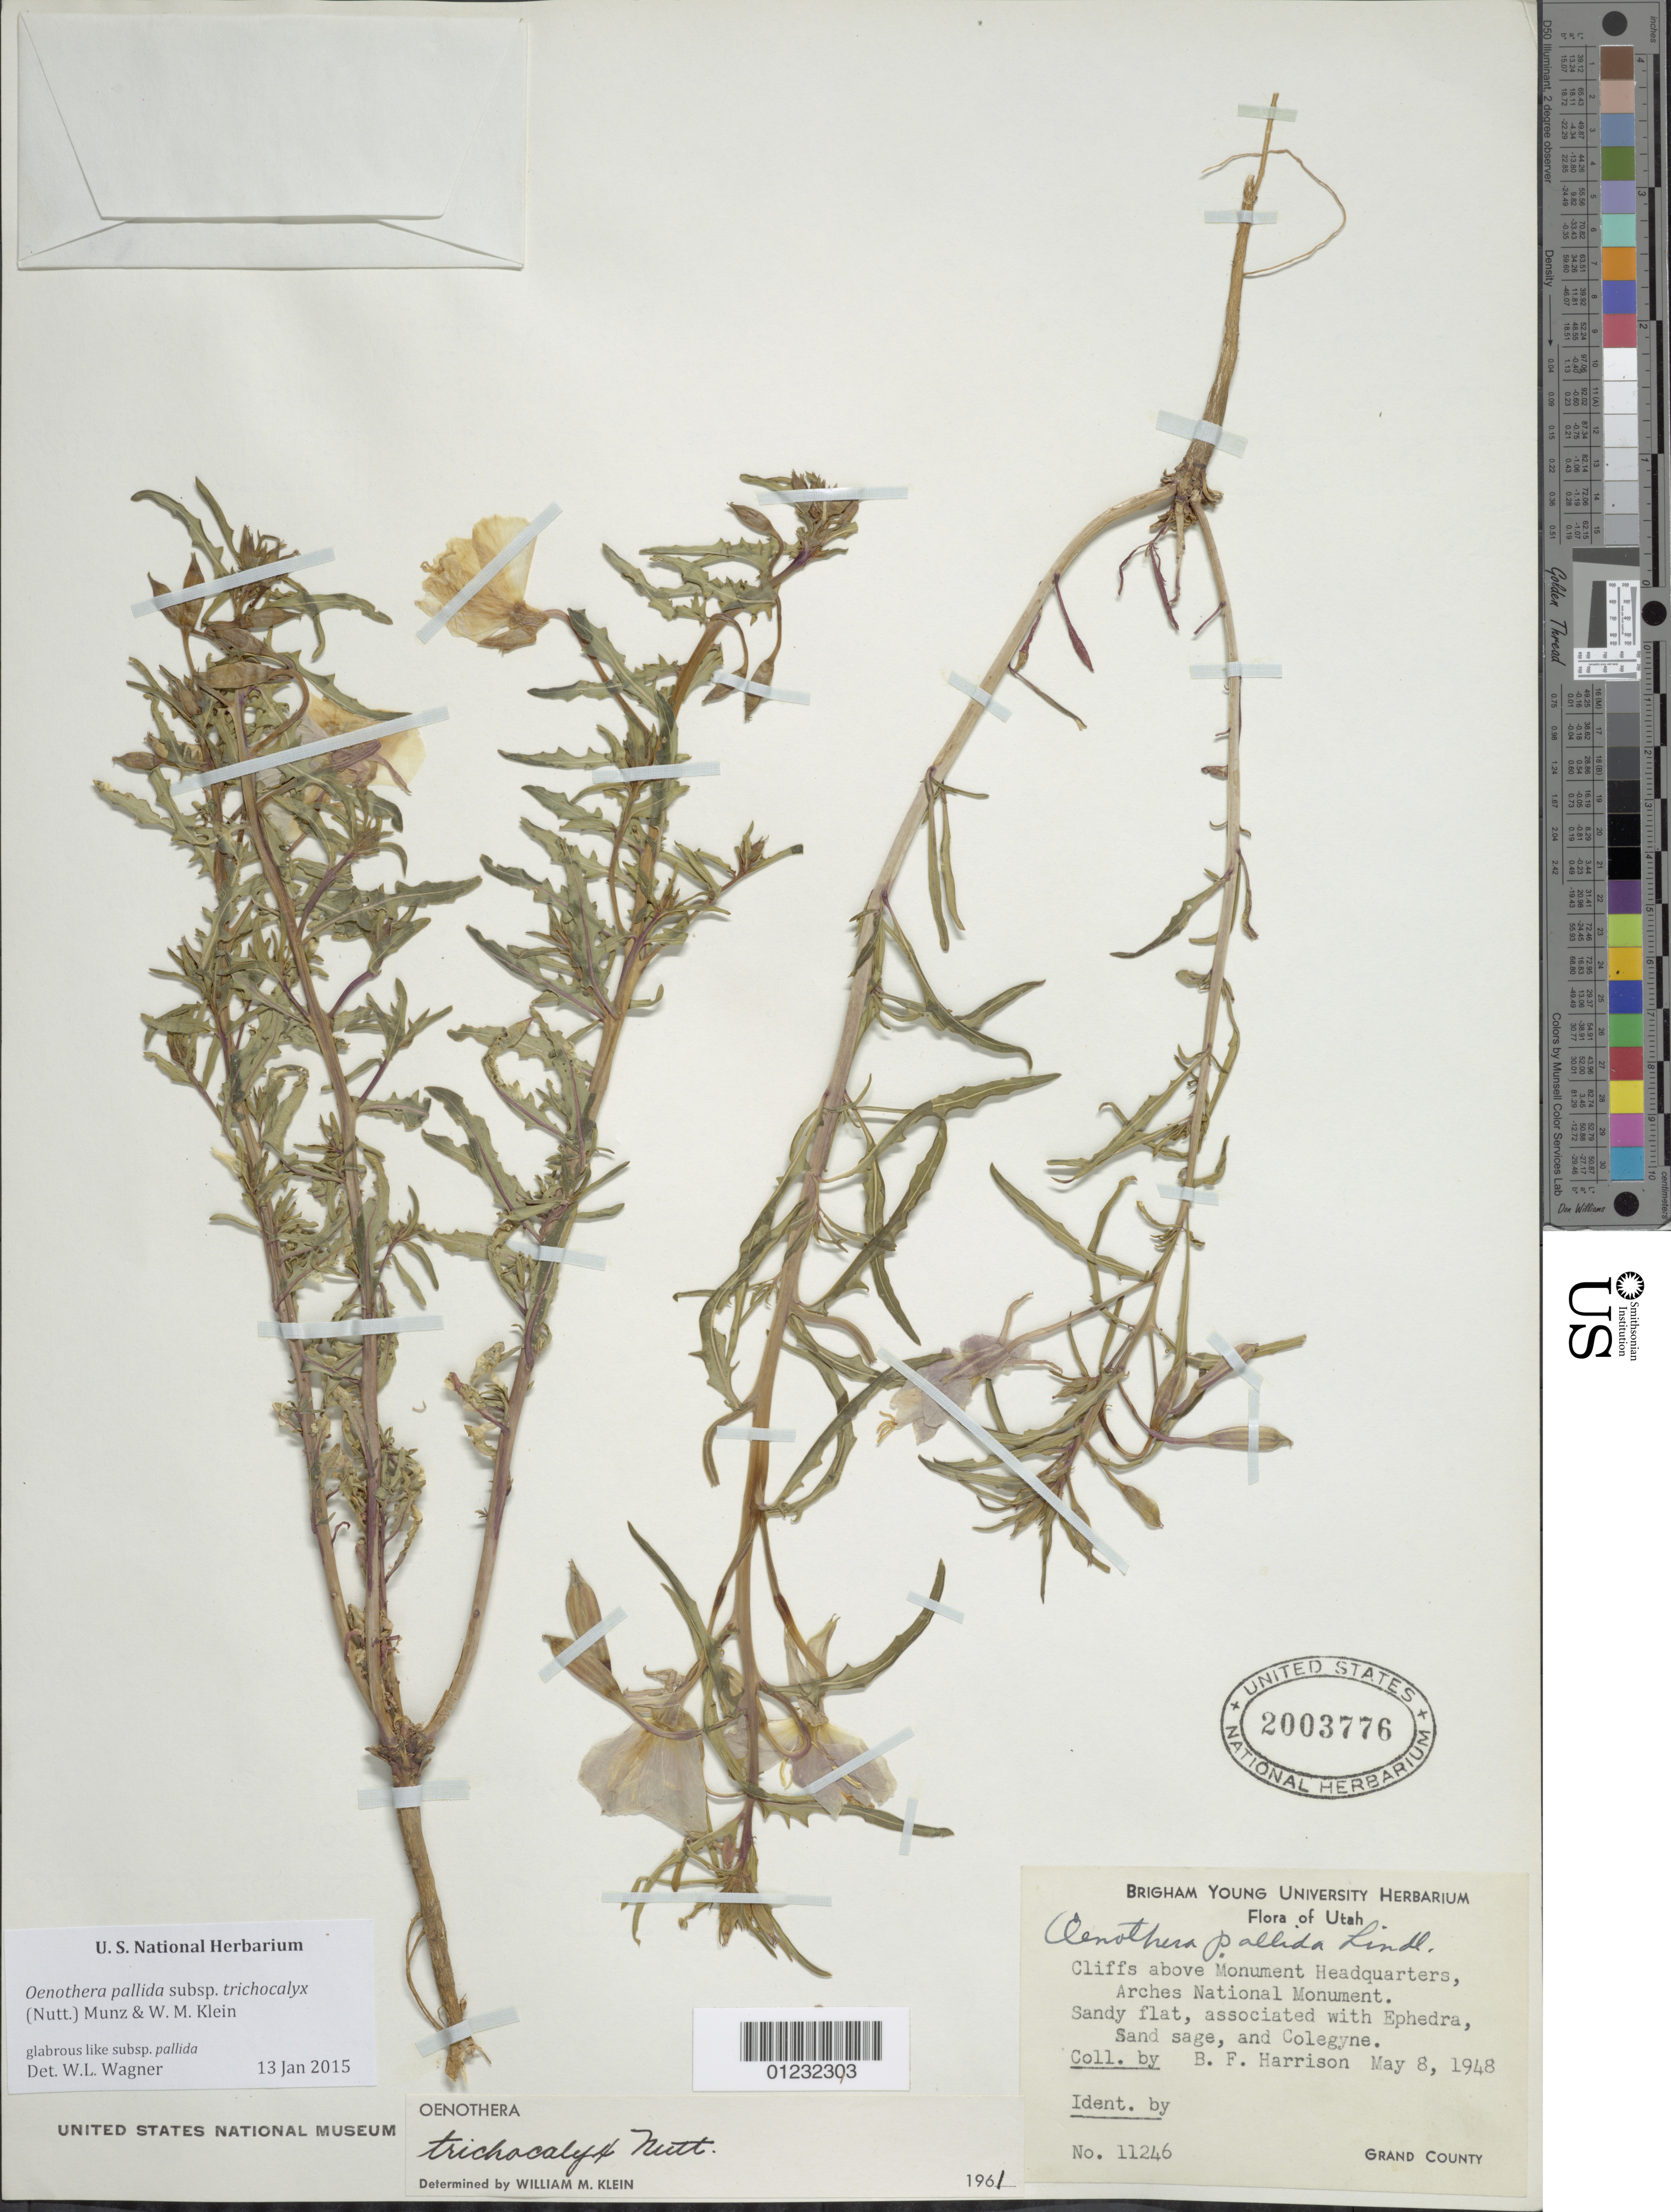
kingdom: Plantae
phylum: Tracheophyta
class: Magnoliopsida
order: Myrtales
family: Onagraceae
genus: Oenothera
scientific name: Oenothera pallida subsp. trichocalyx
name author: (Nutt.) Munz & W.M. Klein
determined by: Wagner, W. L., (BOT), Smithsonian Institution - National Museum of Natural History (UNITED STATES)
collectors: B. F. Harrison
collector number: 11246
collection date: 1948-05-08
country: United States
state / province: Utah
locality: Cliffs above Monument Headquarters, Arches Narional Monument.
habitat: Sandy flat.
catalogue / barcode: US 2003776